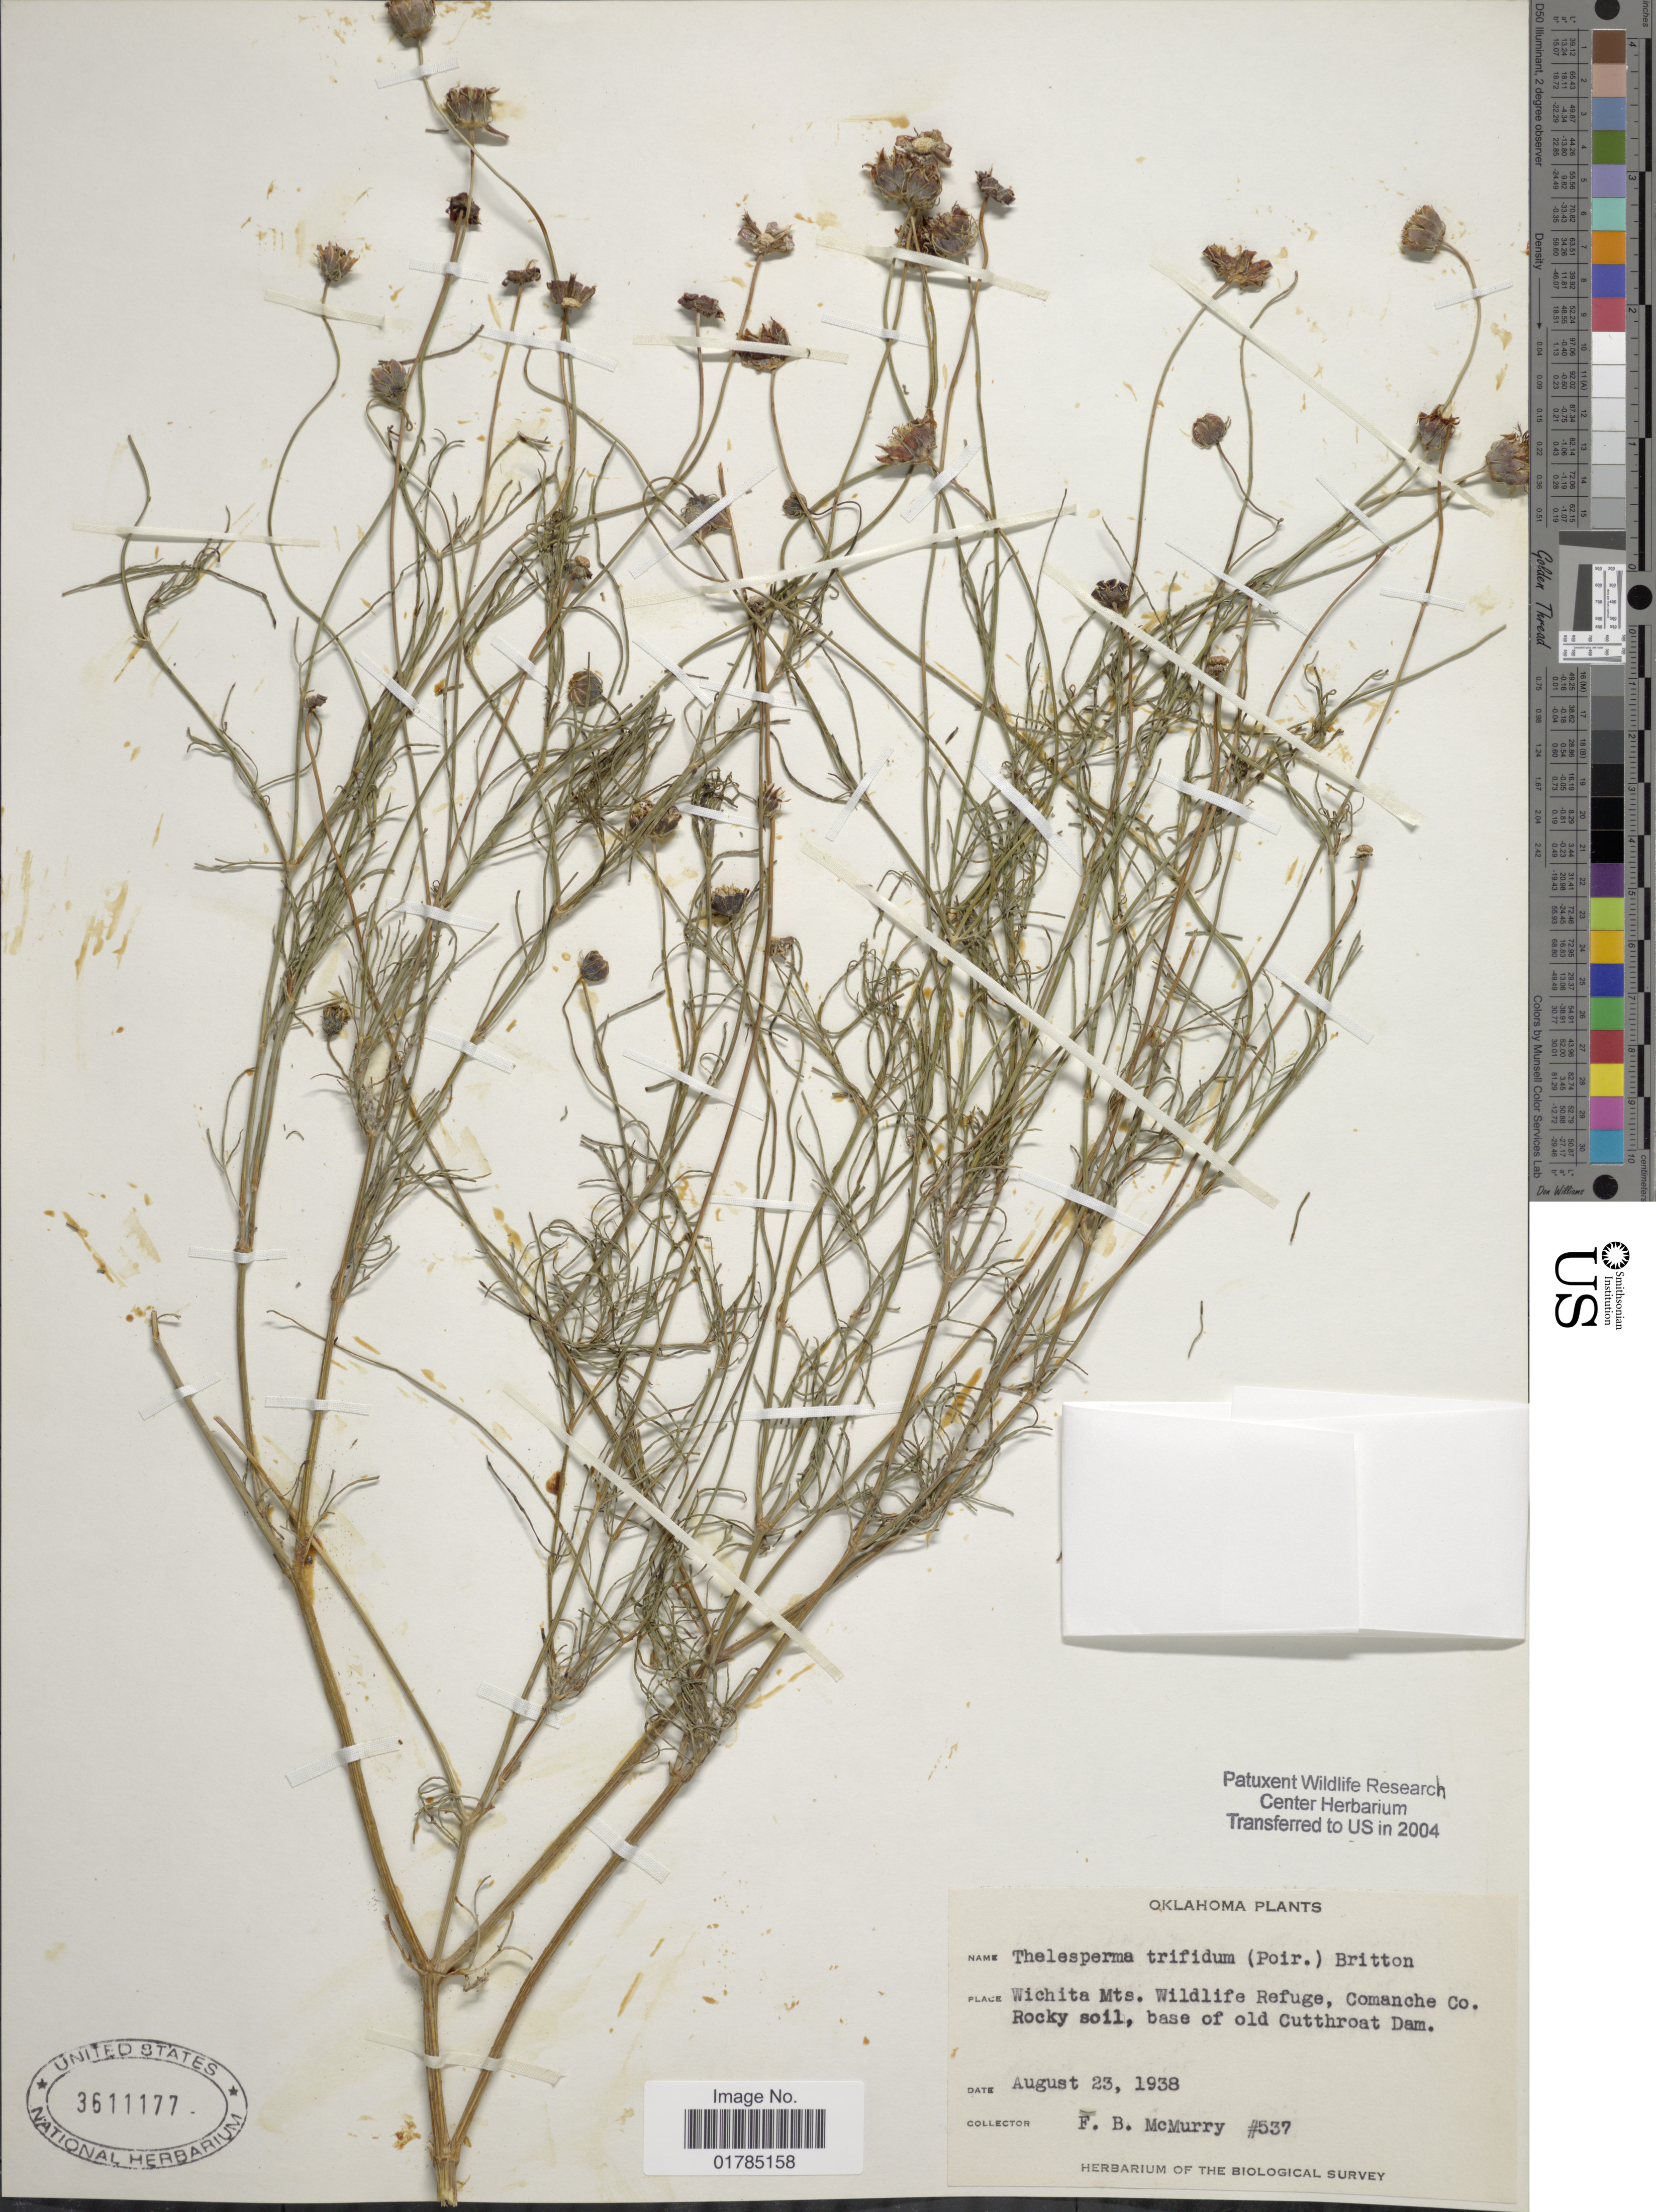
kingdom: Plantae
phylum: Tracheophyta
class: Magnoliopsida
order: Asterales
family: Asteraceae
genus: Thelesperma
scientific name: Thelesperma ambiguum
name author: A. Gray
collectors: F. B. McMurry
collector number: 537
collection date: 1938-08-23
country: United States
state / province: Oklahoma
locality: Wichita Mts. Wildlife Refuge, Comanche Co., base of Old Cutthroat Dam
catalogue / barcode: US 3611177